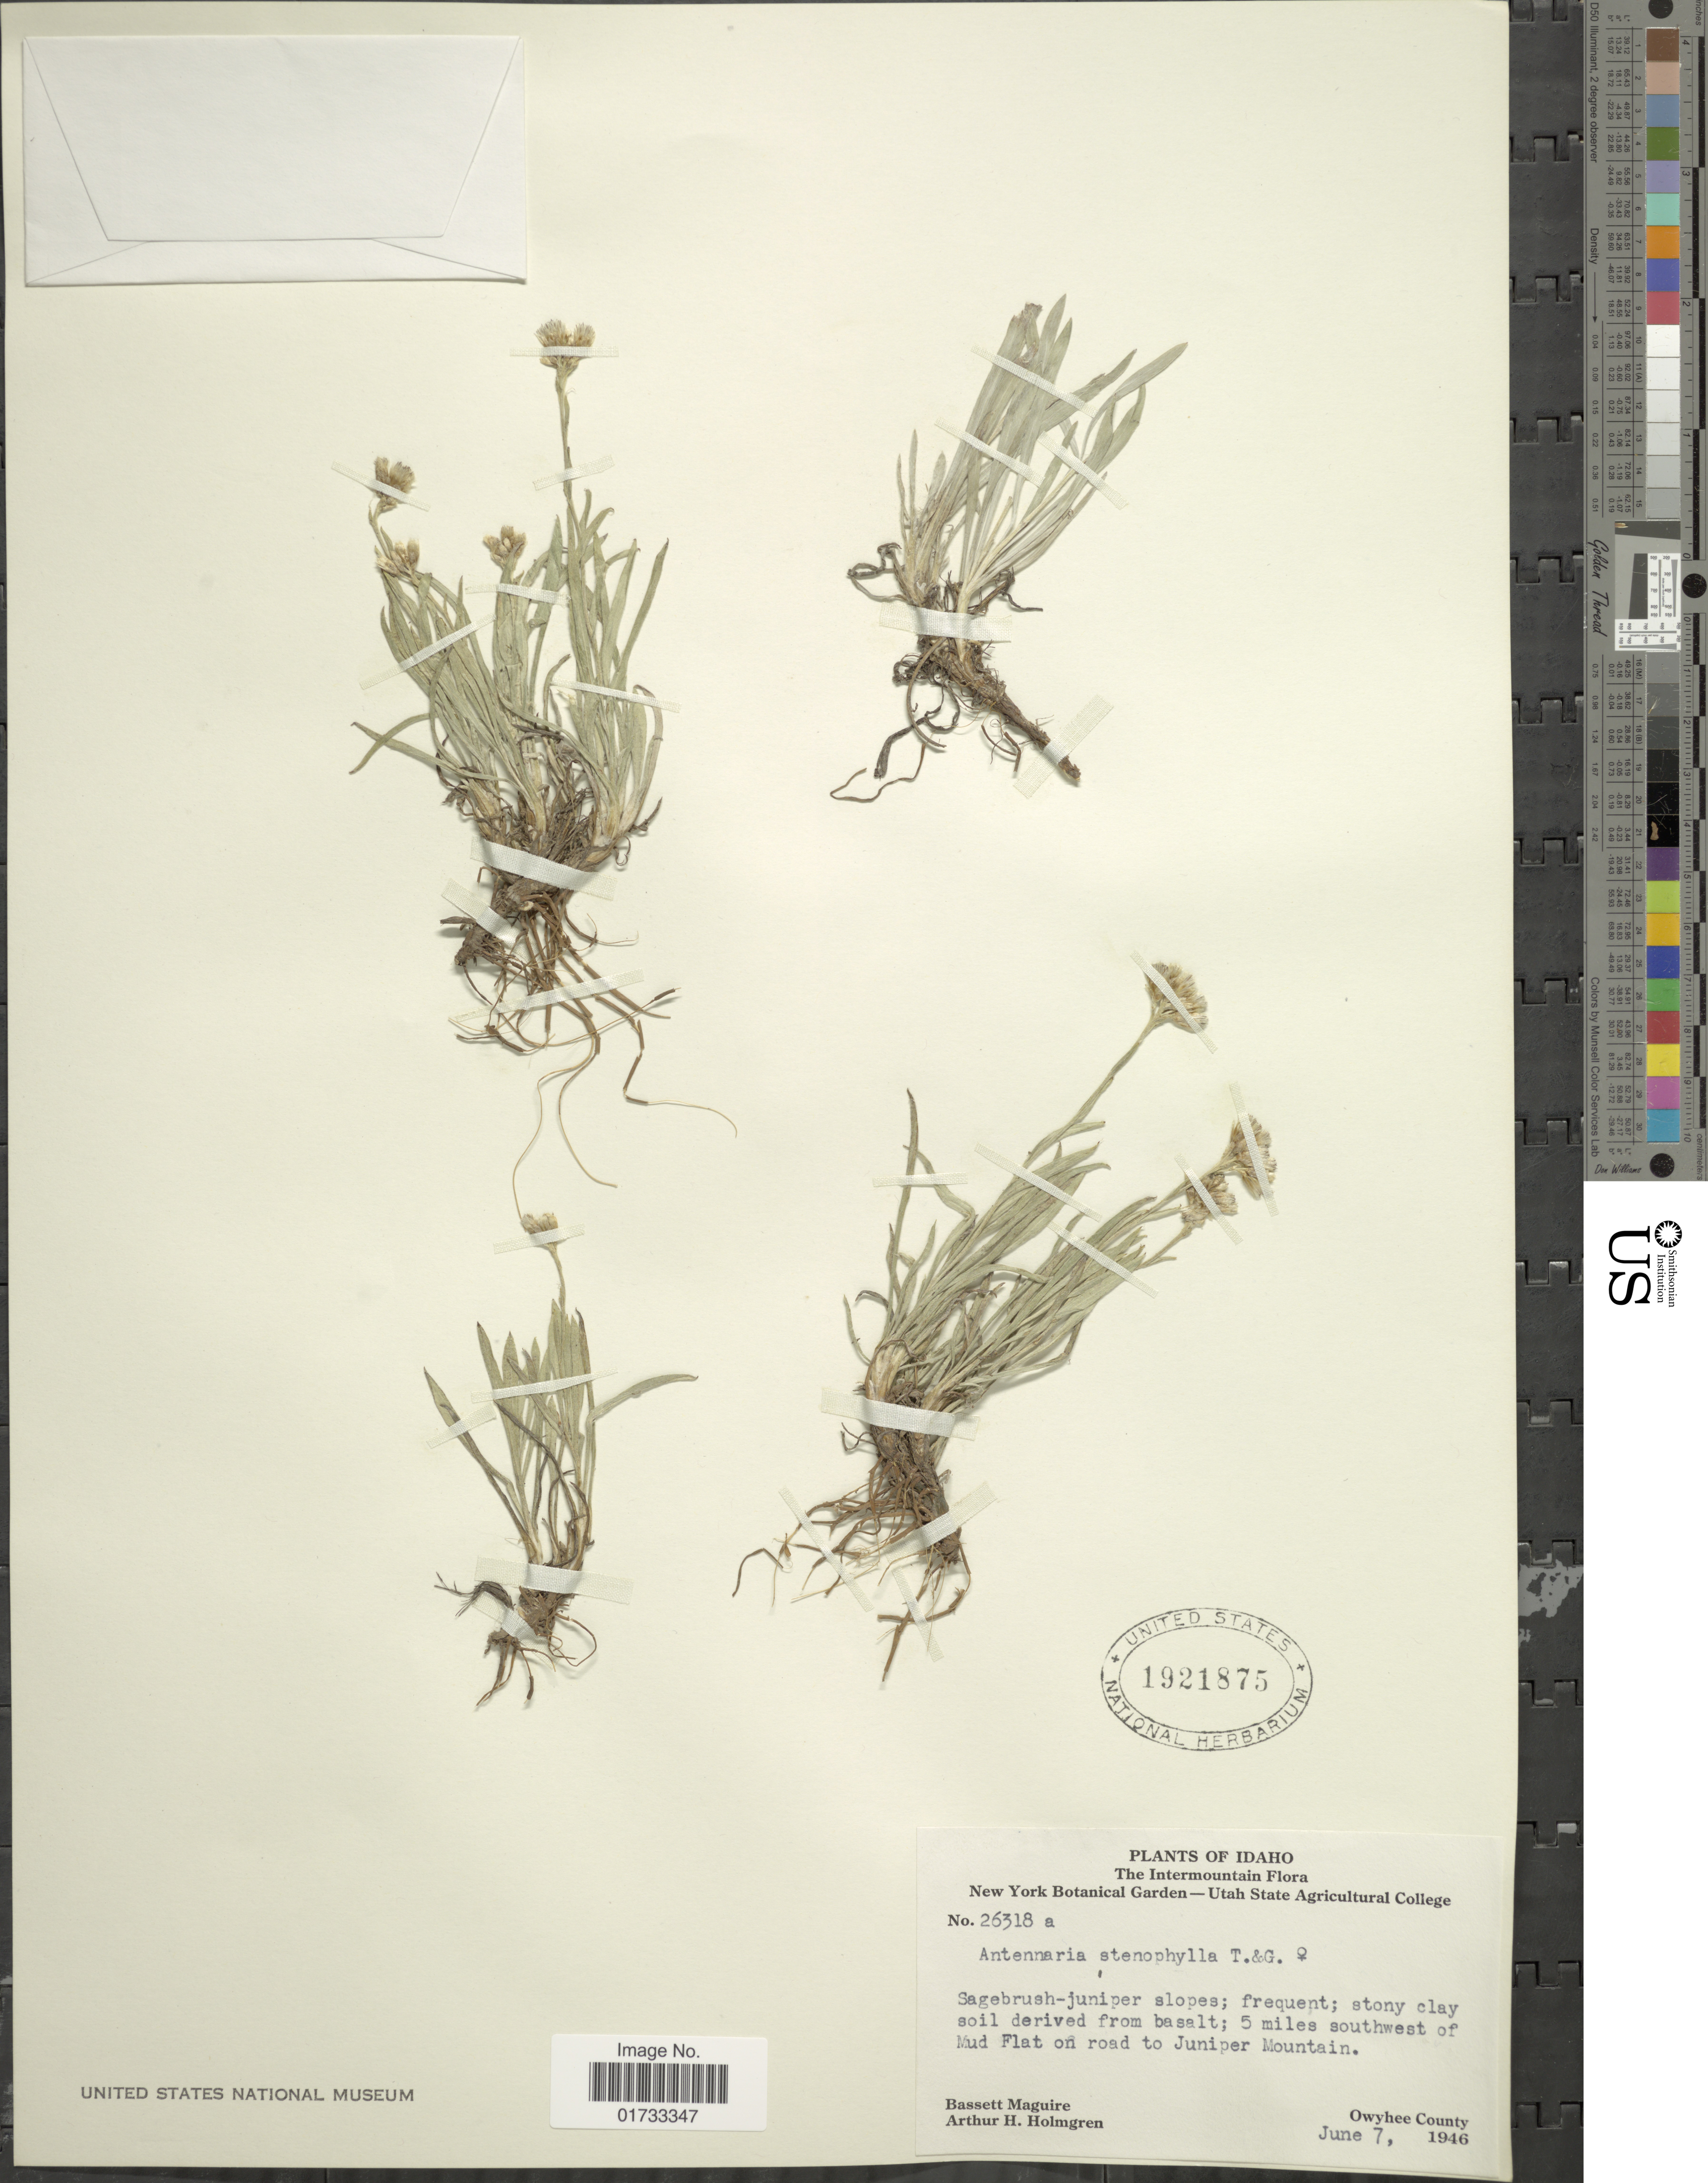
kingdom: Plantae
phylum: Tracheophyta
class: Magnoliopsida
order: Asterales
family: Asteraceae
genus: Antennaria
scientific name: Antennaria stenophylla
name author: (A. Gray) A. Gray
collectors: B. Maguire & A. H. Holmgren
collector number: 26318a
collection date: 1946-06-07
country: United States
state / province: Idaho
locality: Intermountain, 5 miles southwest of Mud Flat on road to Juniper Mountains, Owyhee County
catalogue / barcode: US 1921875